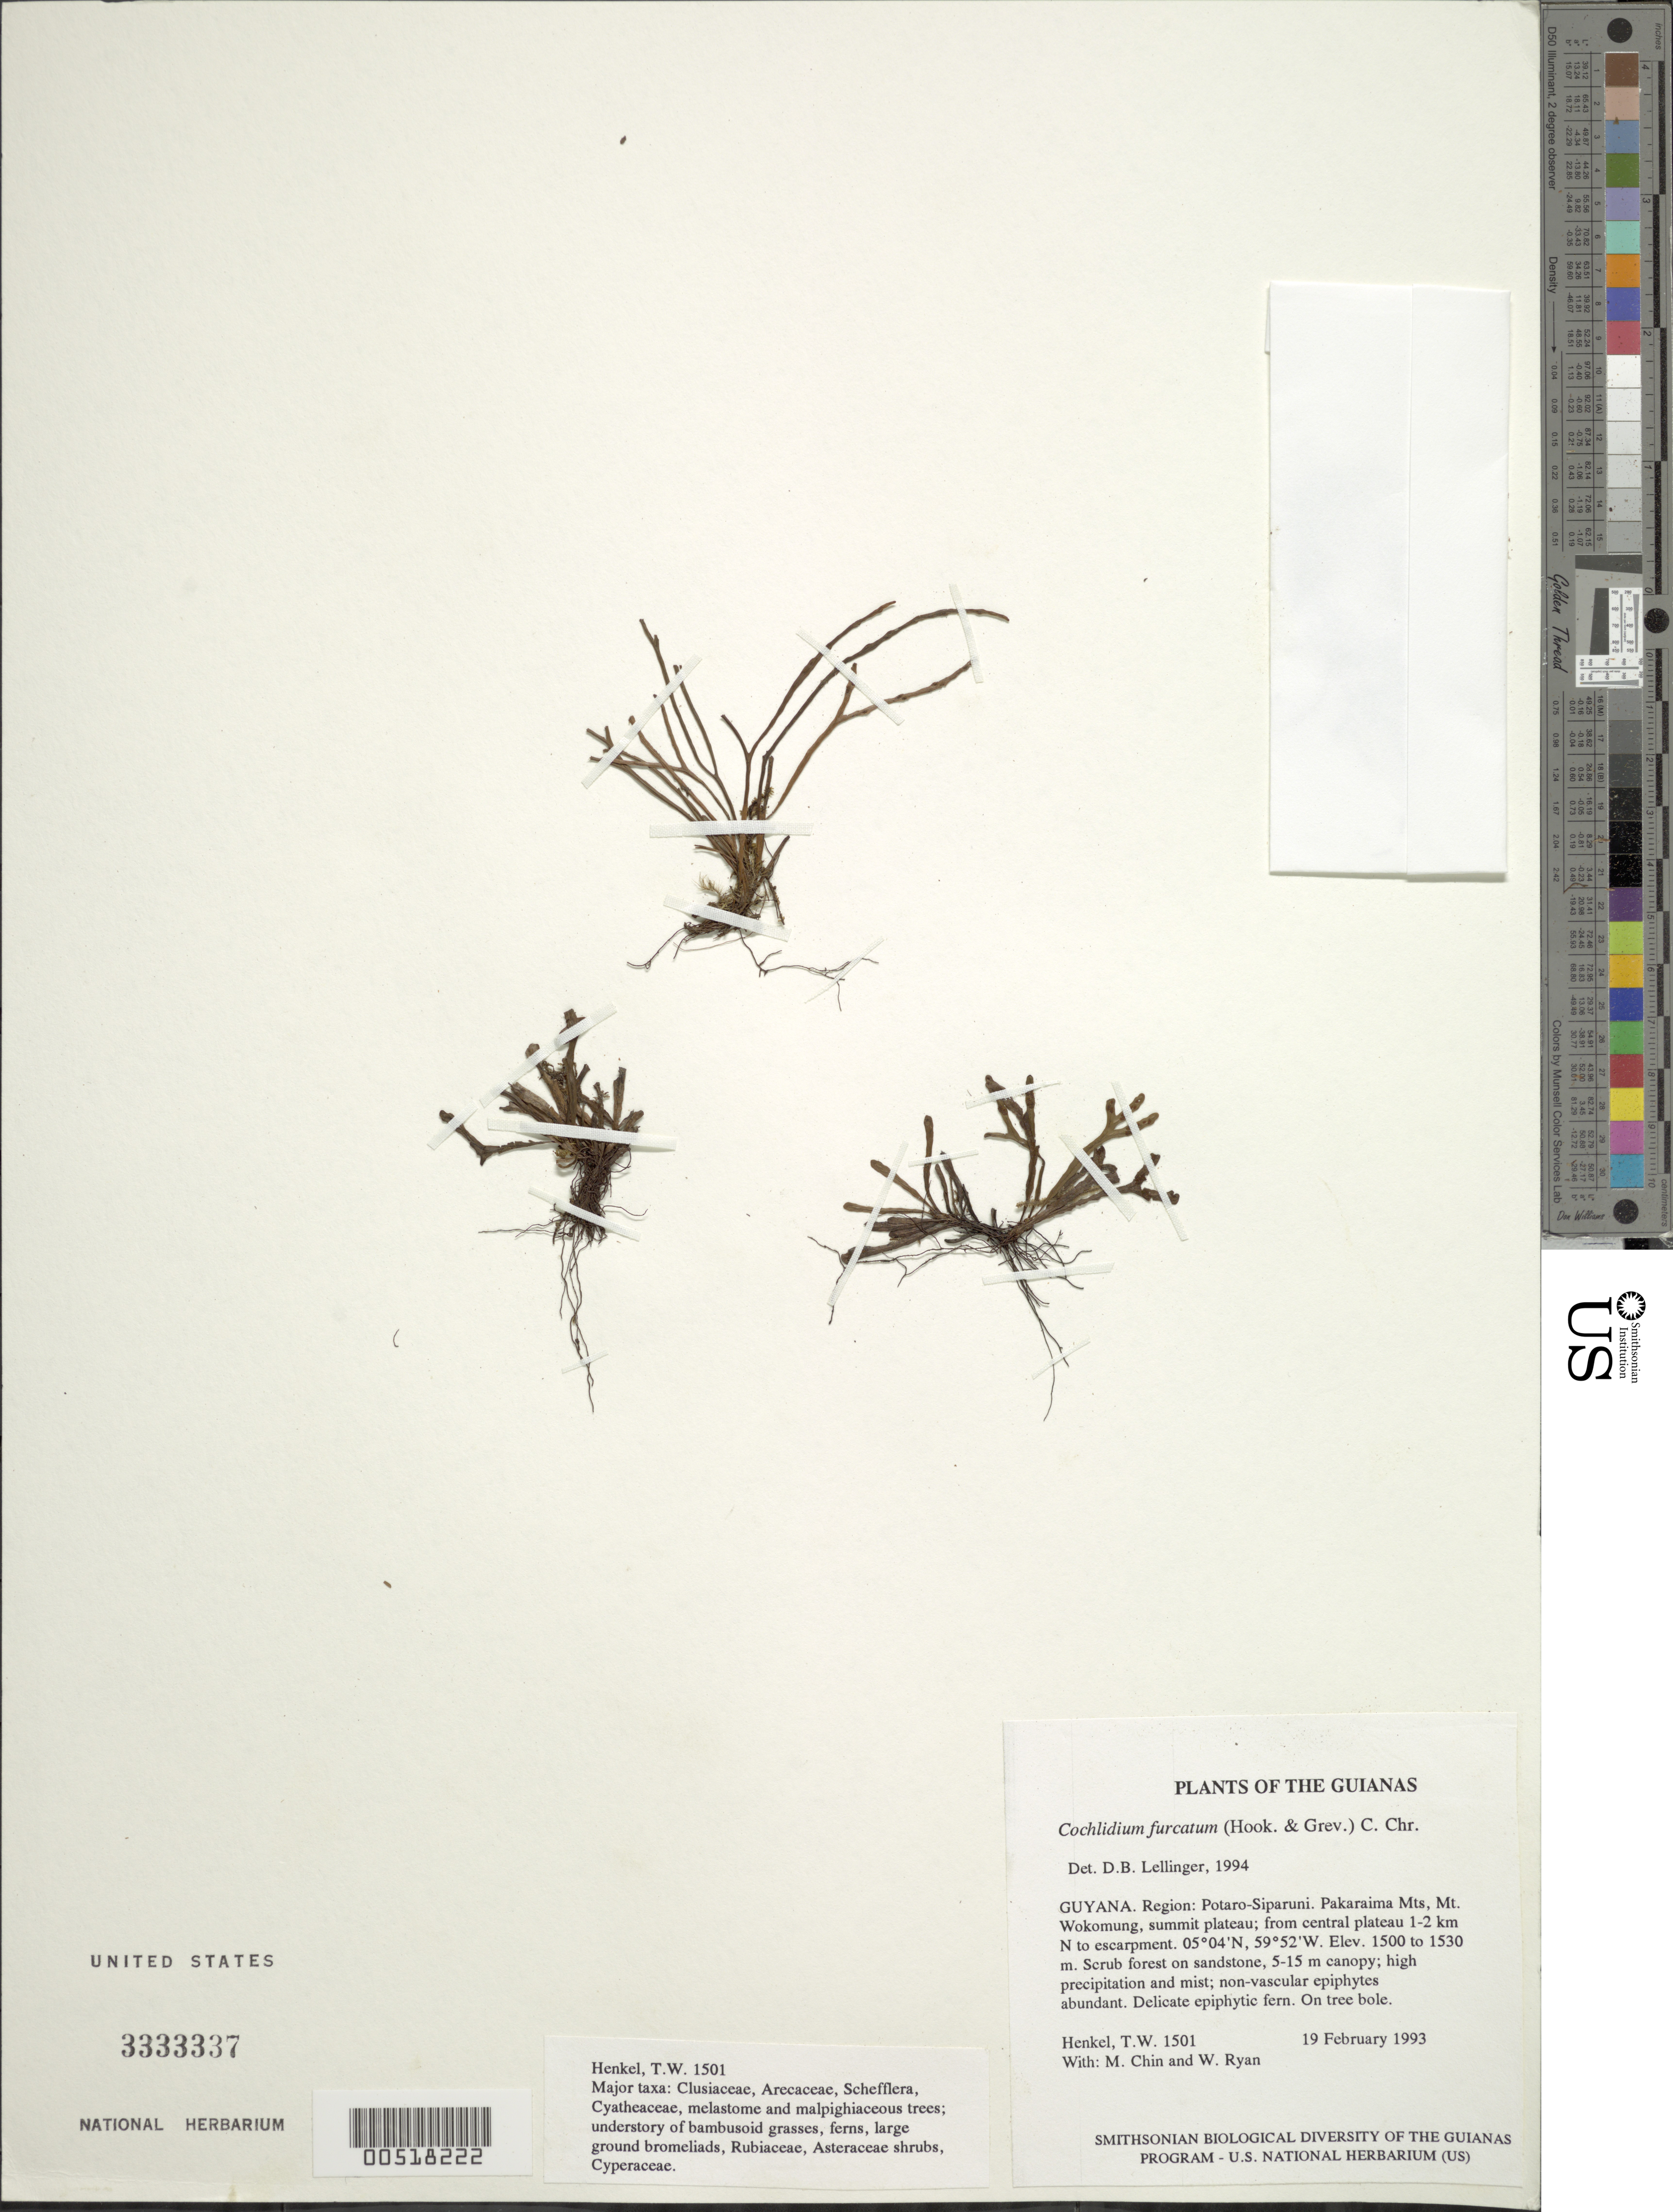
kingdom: Plantae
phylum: Tracheophyta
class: Polypodiopsida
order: Polypodiales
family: Polypodiaceae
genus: Cochlidium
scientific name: Cochlidium furcatum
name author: (Hook. & Grev.) C. Chr.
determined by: Lellinger, David B., (BOT), Smithsonian Institution - National Museum of Natural History (UNITED STATES)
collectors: T. Henkel, M. Chin & W. Ryan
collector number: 1501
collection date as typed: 19 February 1993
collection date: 1993-02-19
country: Guyana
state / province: Potaro-Siparuni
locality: Pakaraima Mts, Mt. Wokomung, summit plateau; from central plateau 1-2 km N to escarpment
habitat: Scrub forest on sandstone, 5-15 m canopy; high precipitation and mist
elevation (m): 1500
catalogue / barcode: US 3333337